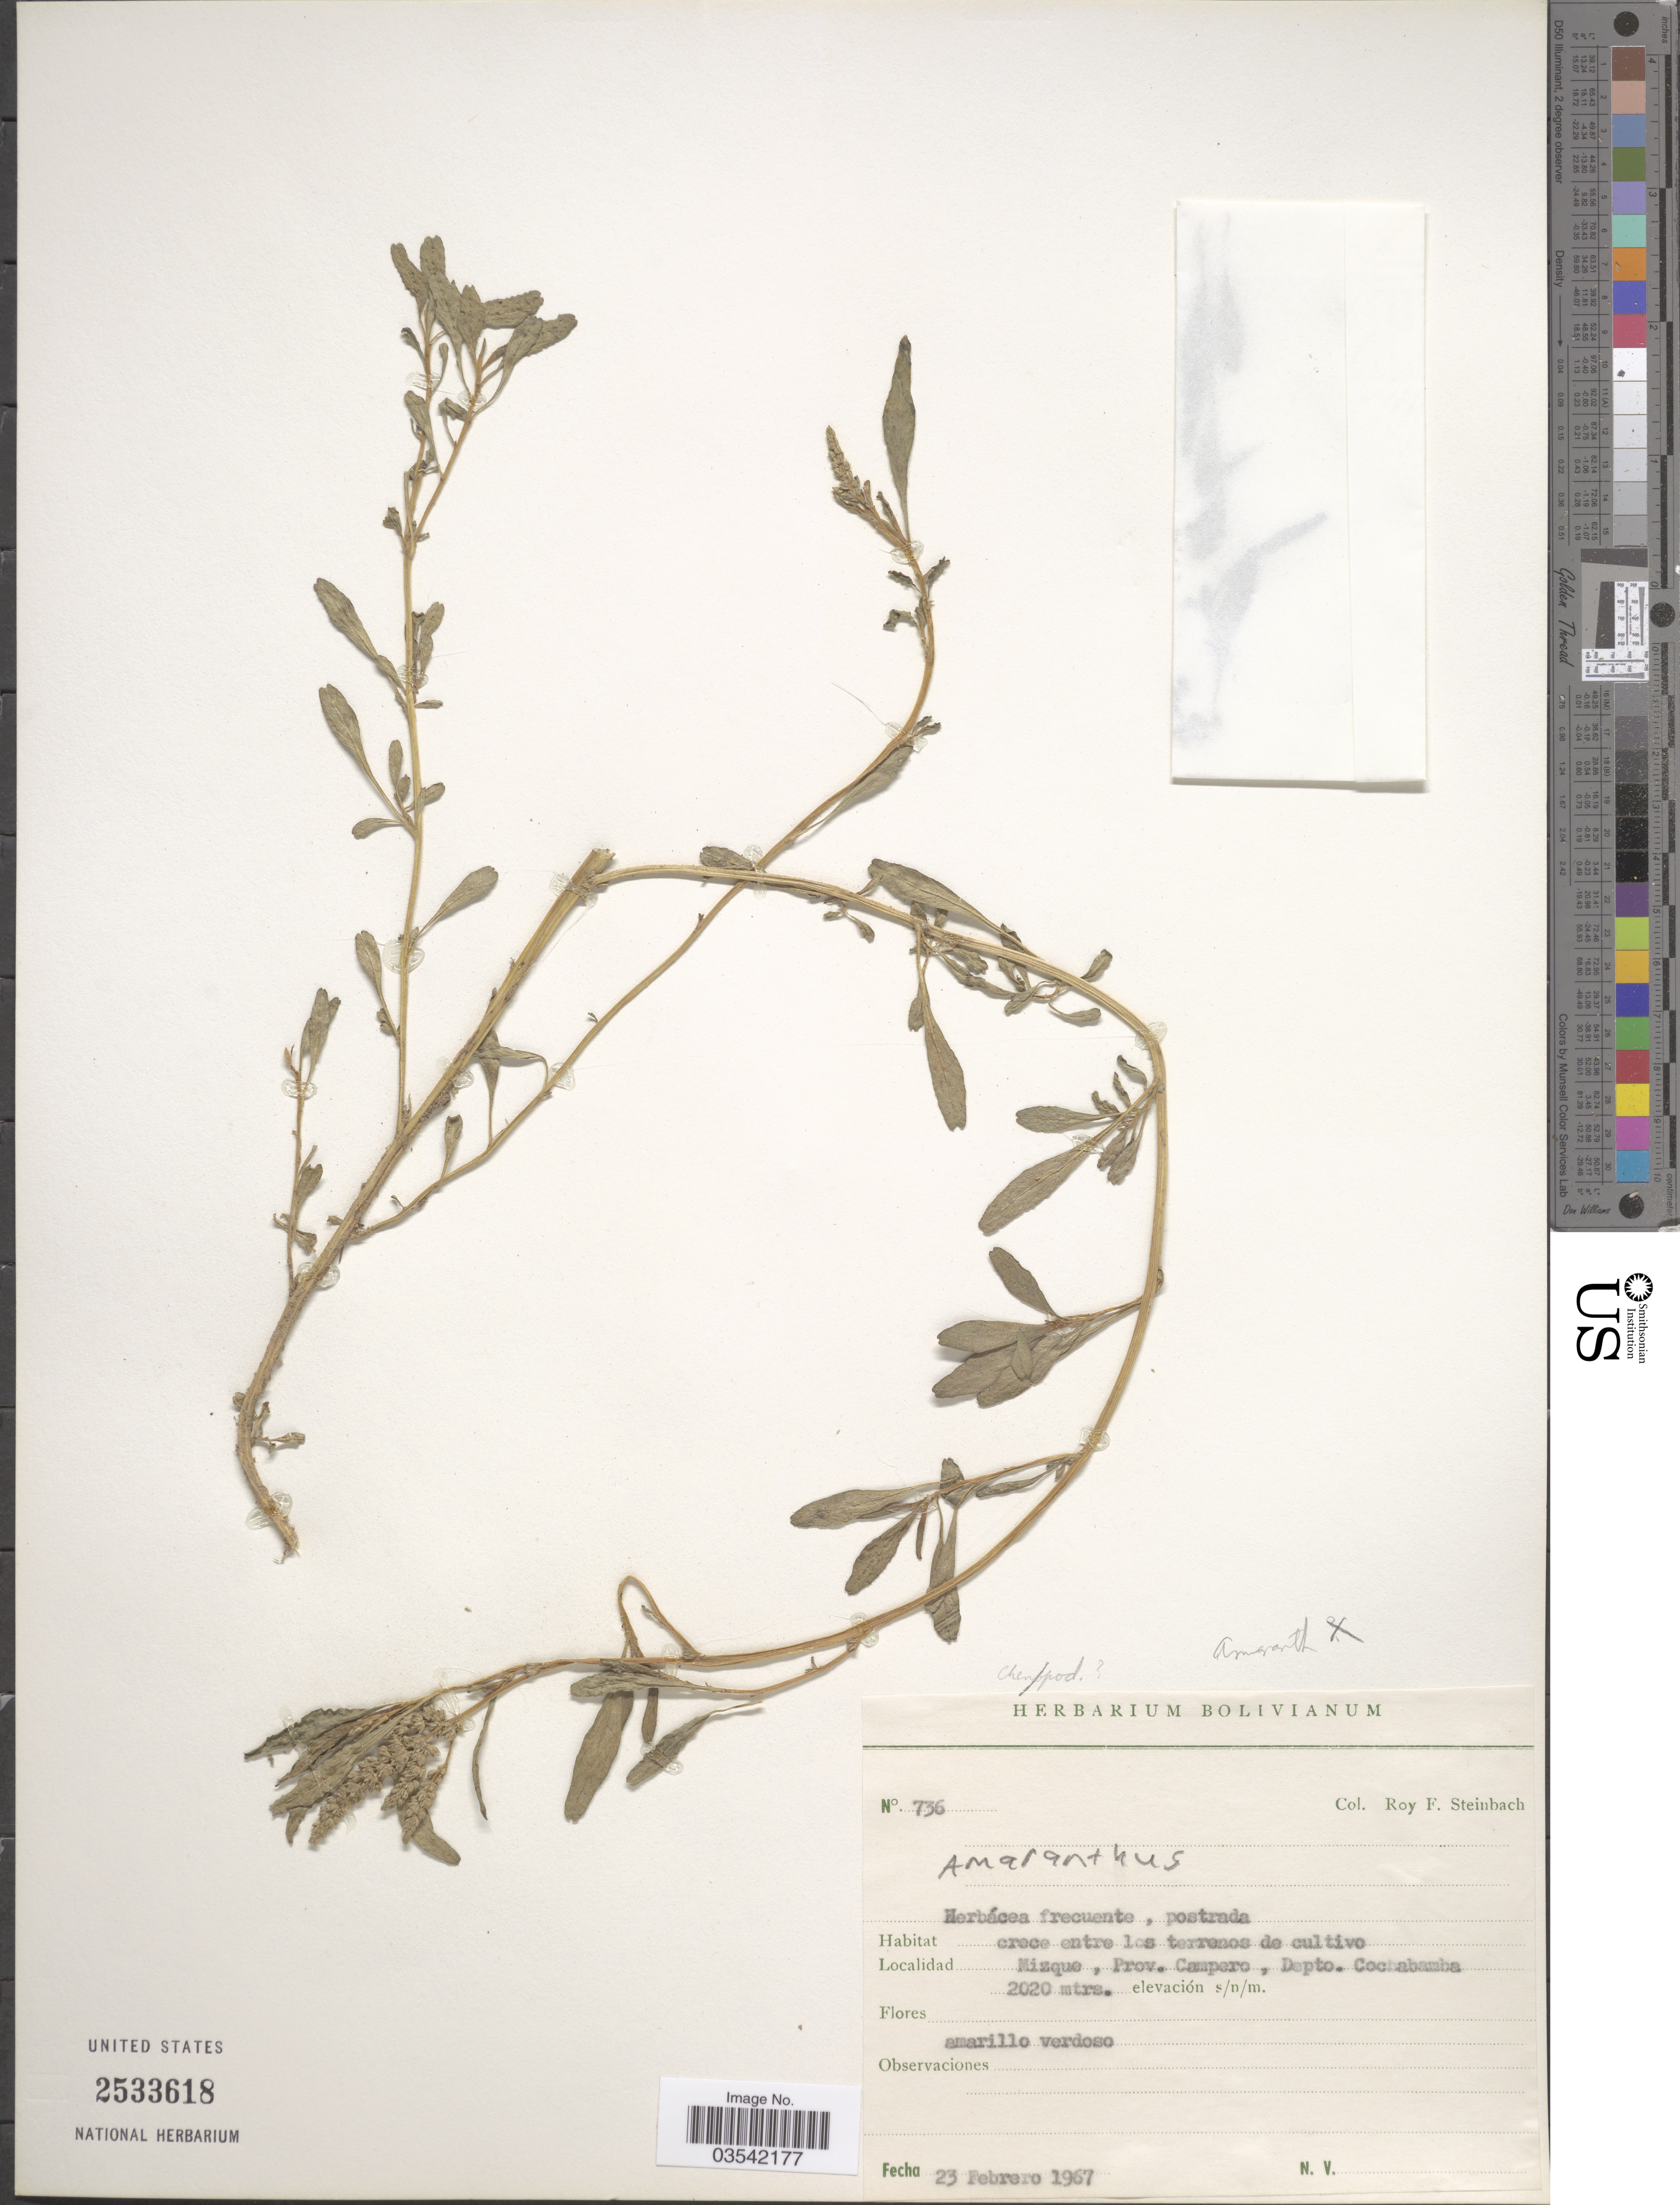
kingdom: Plantae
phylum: Tracheophyta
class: Magnoliopsida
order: Caryophyllales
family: Amaranthaceae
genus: Amaranthus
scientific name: Amaranthus sp.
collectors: R. F. Steinbach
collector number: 736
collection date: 1967-02-23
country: Bolivia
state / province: Cochabamba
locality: Mizque, Prov. Campero, Depto. Cochabamba.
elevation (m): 2020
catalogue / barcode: US 2533618